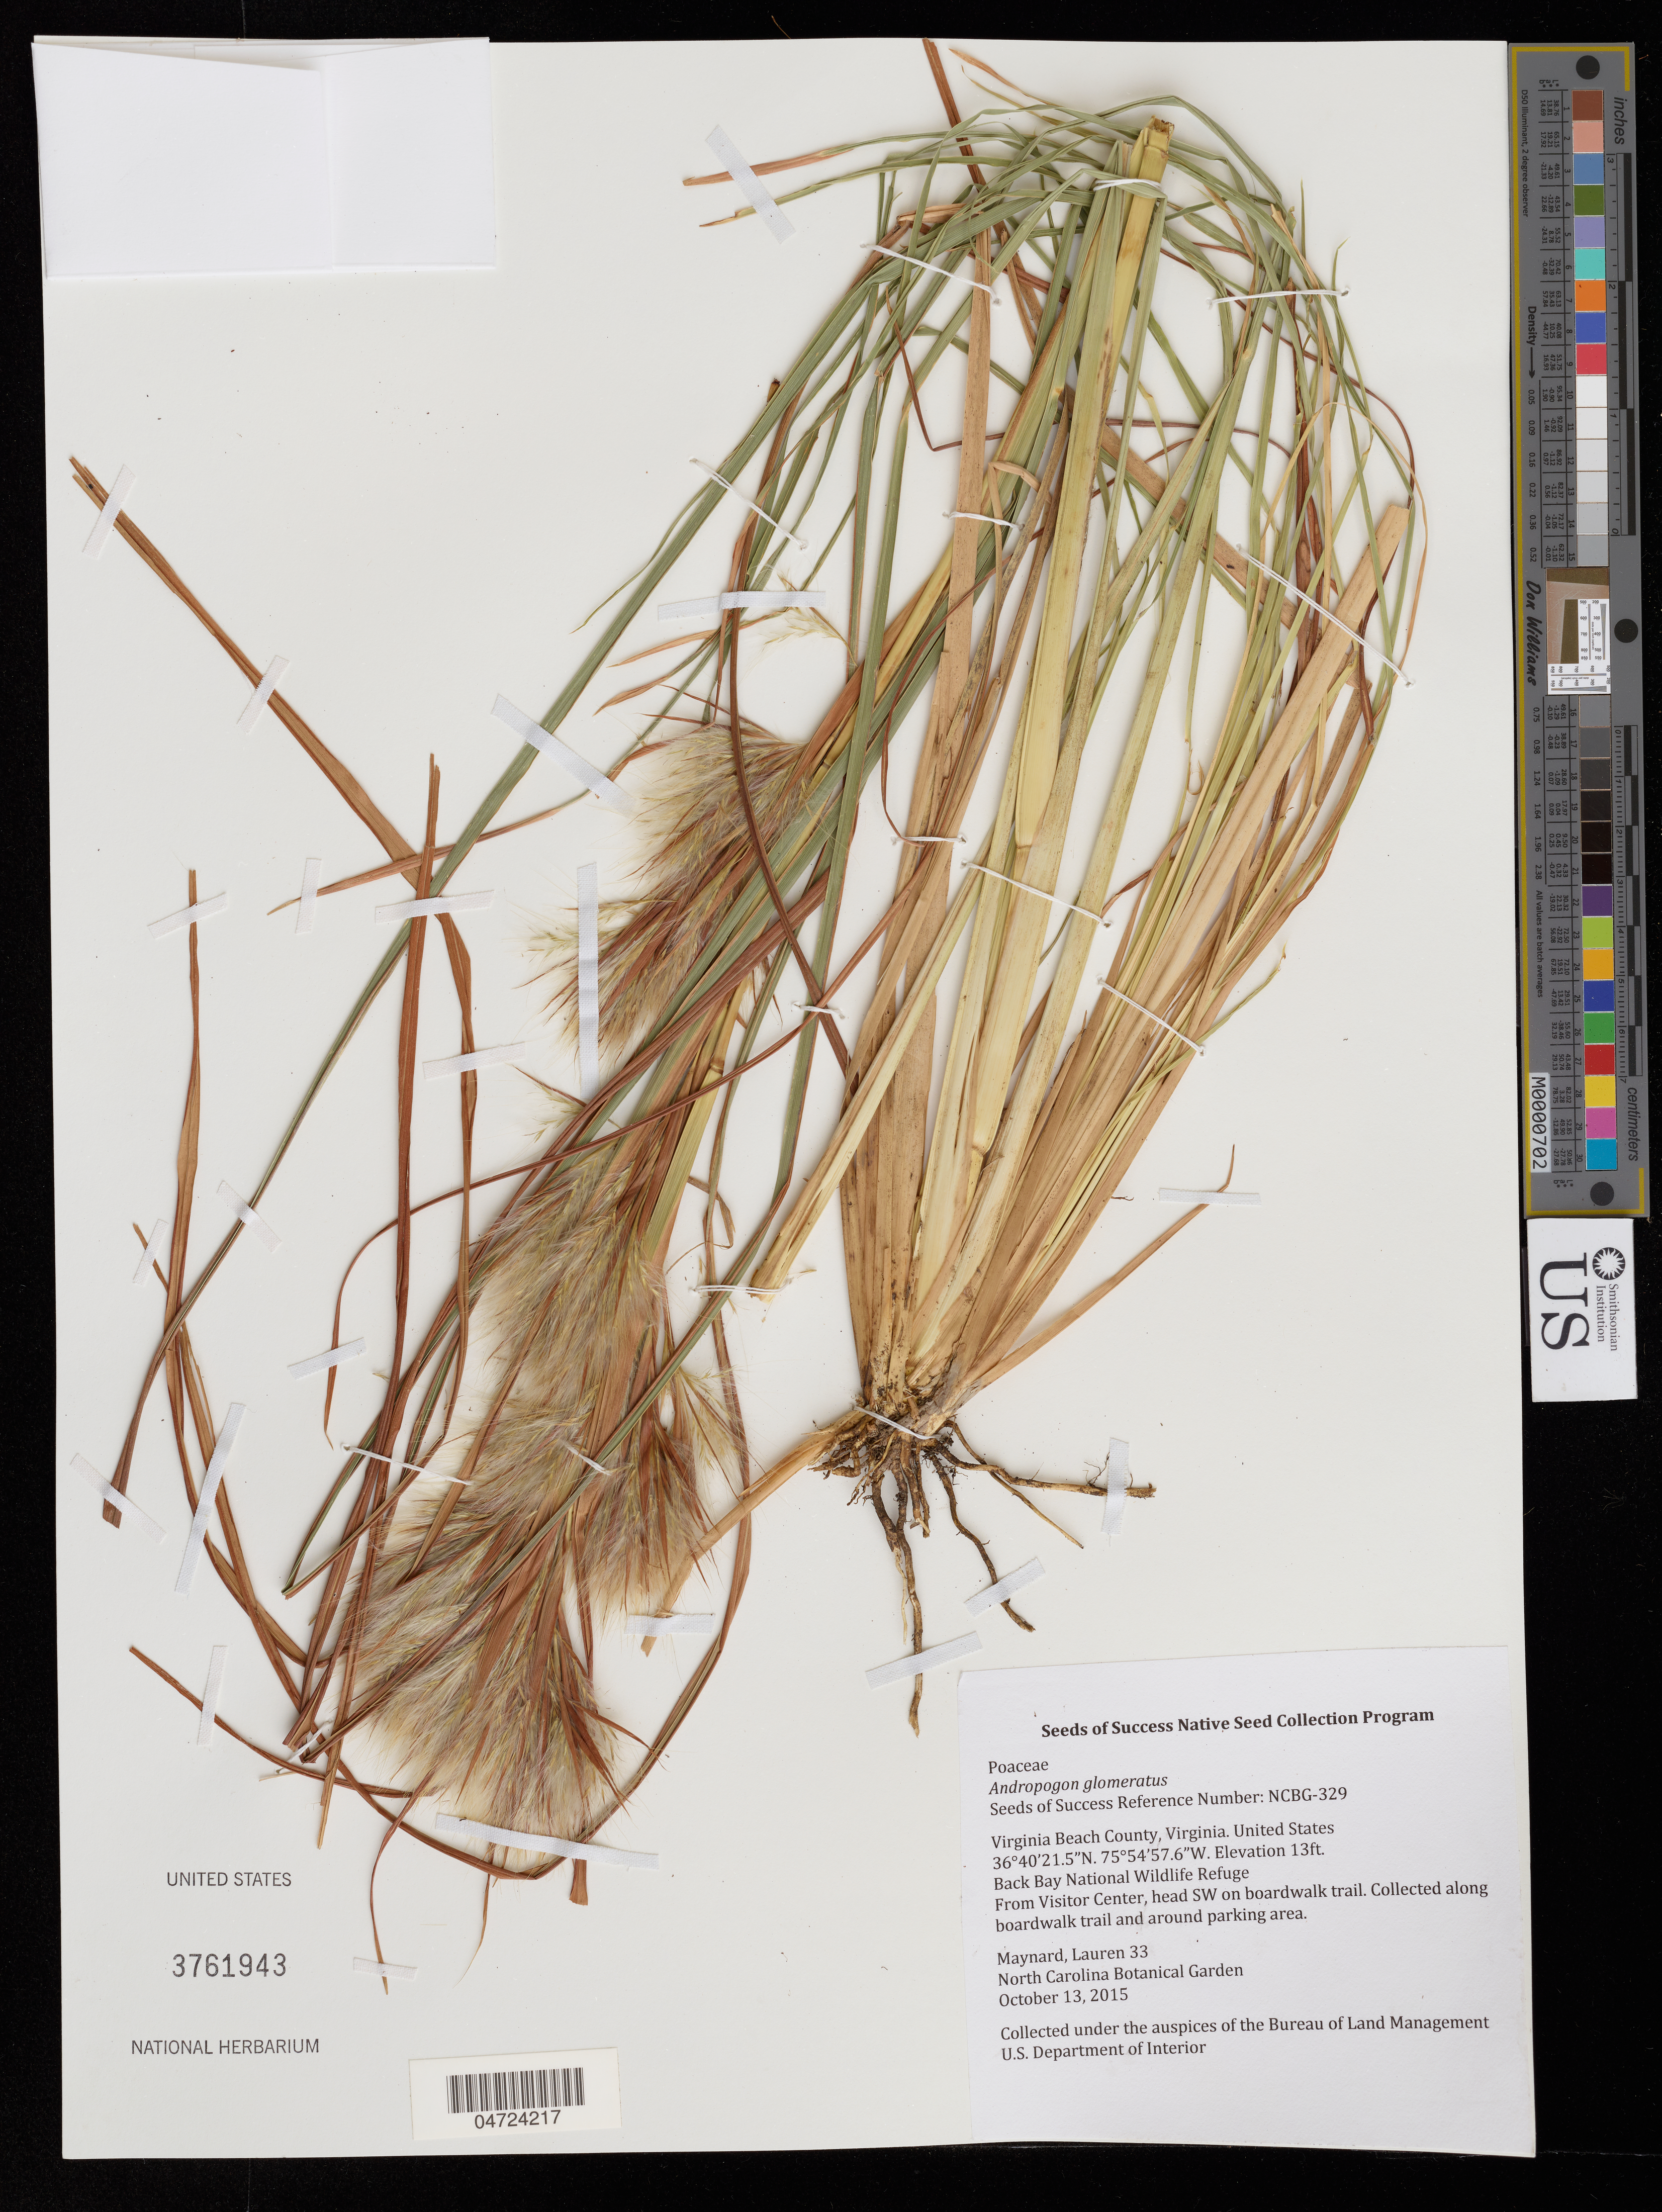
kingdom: Plantae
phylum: Tracheophyta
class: Liliopsida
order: Poales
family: Poaceae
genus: Andropogon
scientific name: Andropogon glomeratus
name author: (Walter) Britton, Stearns & Poggenb.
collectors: L. Maynard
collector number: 33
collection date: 2015-10-13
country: United States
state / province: Virginia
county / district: City of Virginia Beach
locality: Virginia Beach County. Back Bay National Wildlife Refuge. From Visitor Center, head SW on boardwalk trail. Collected along boardwalk trail and around parking area.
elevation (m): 4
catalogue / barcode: US 3761943